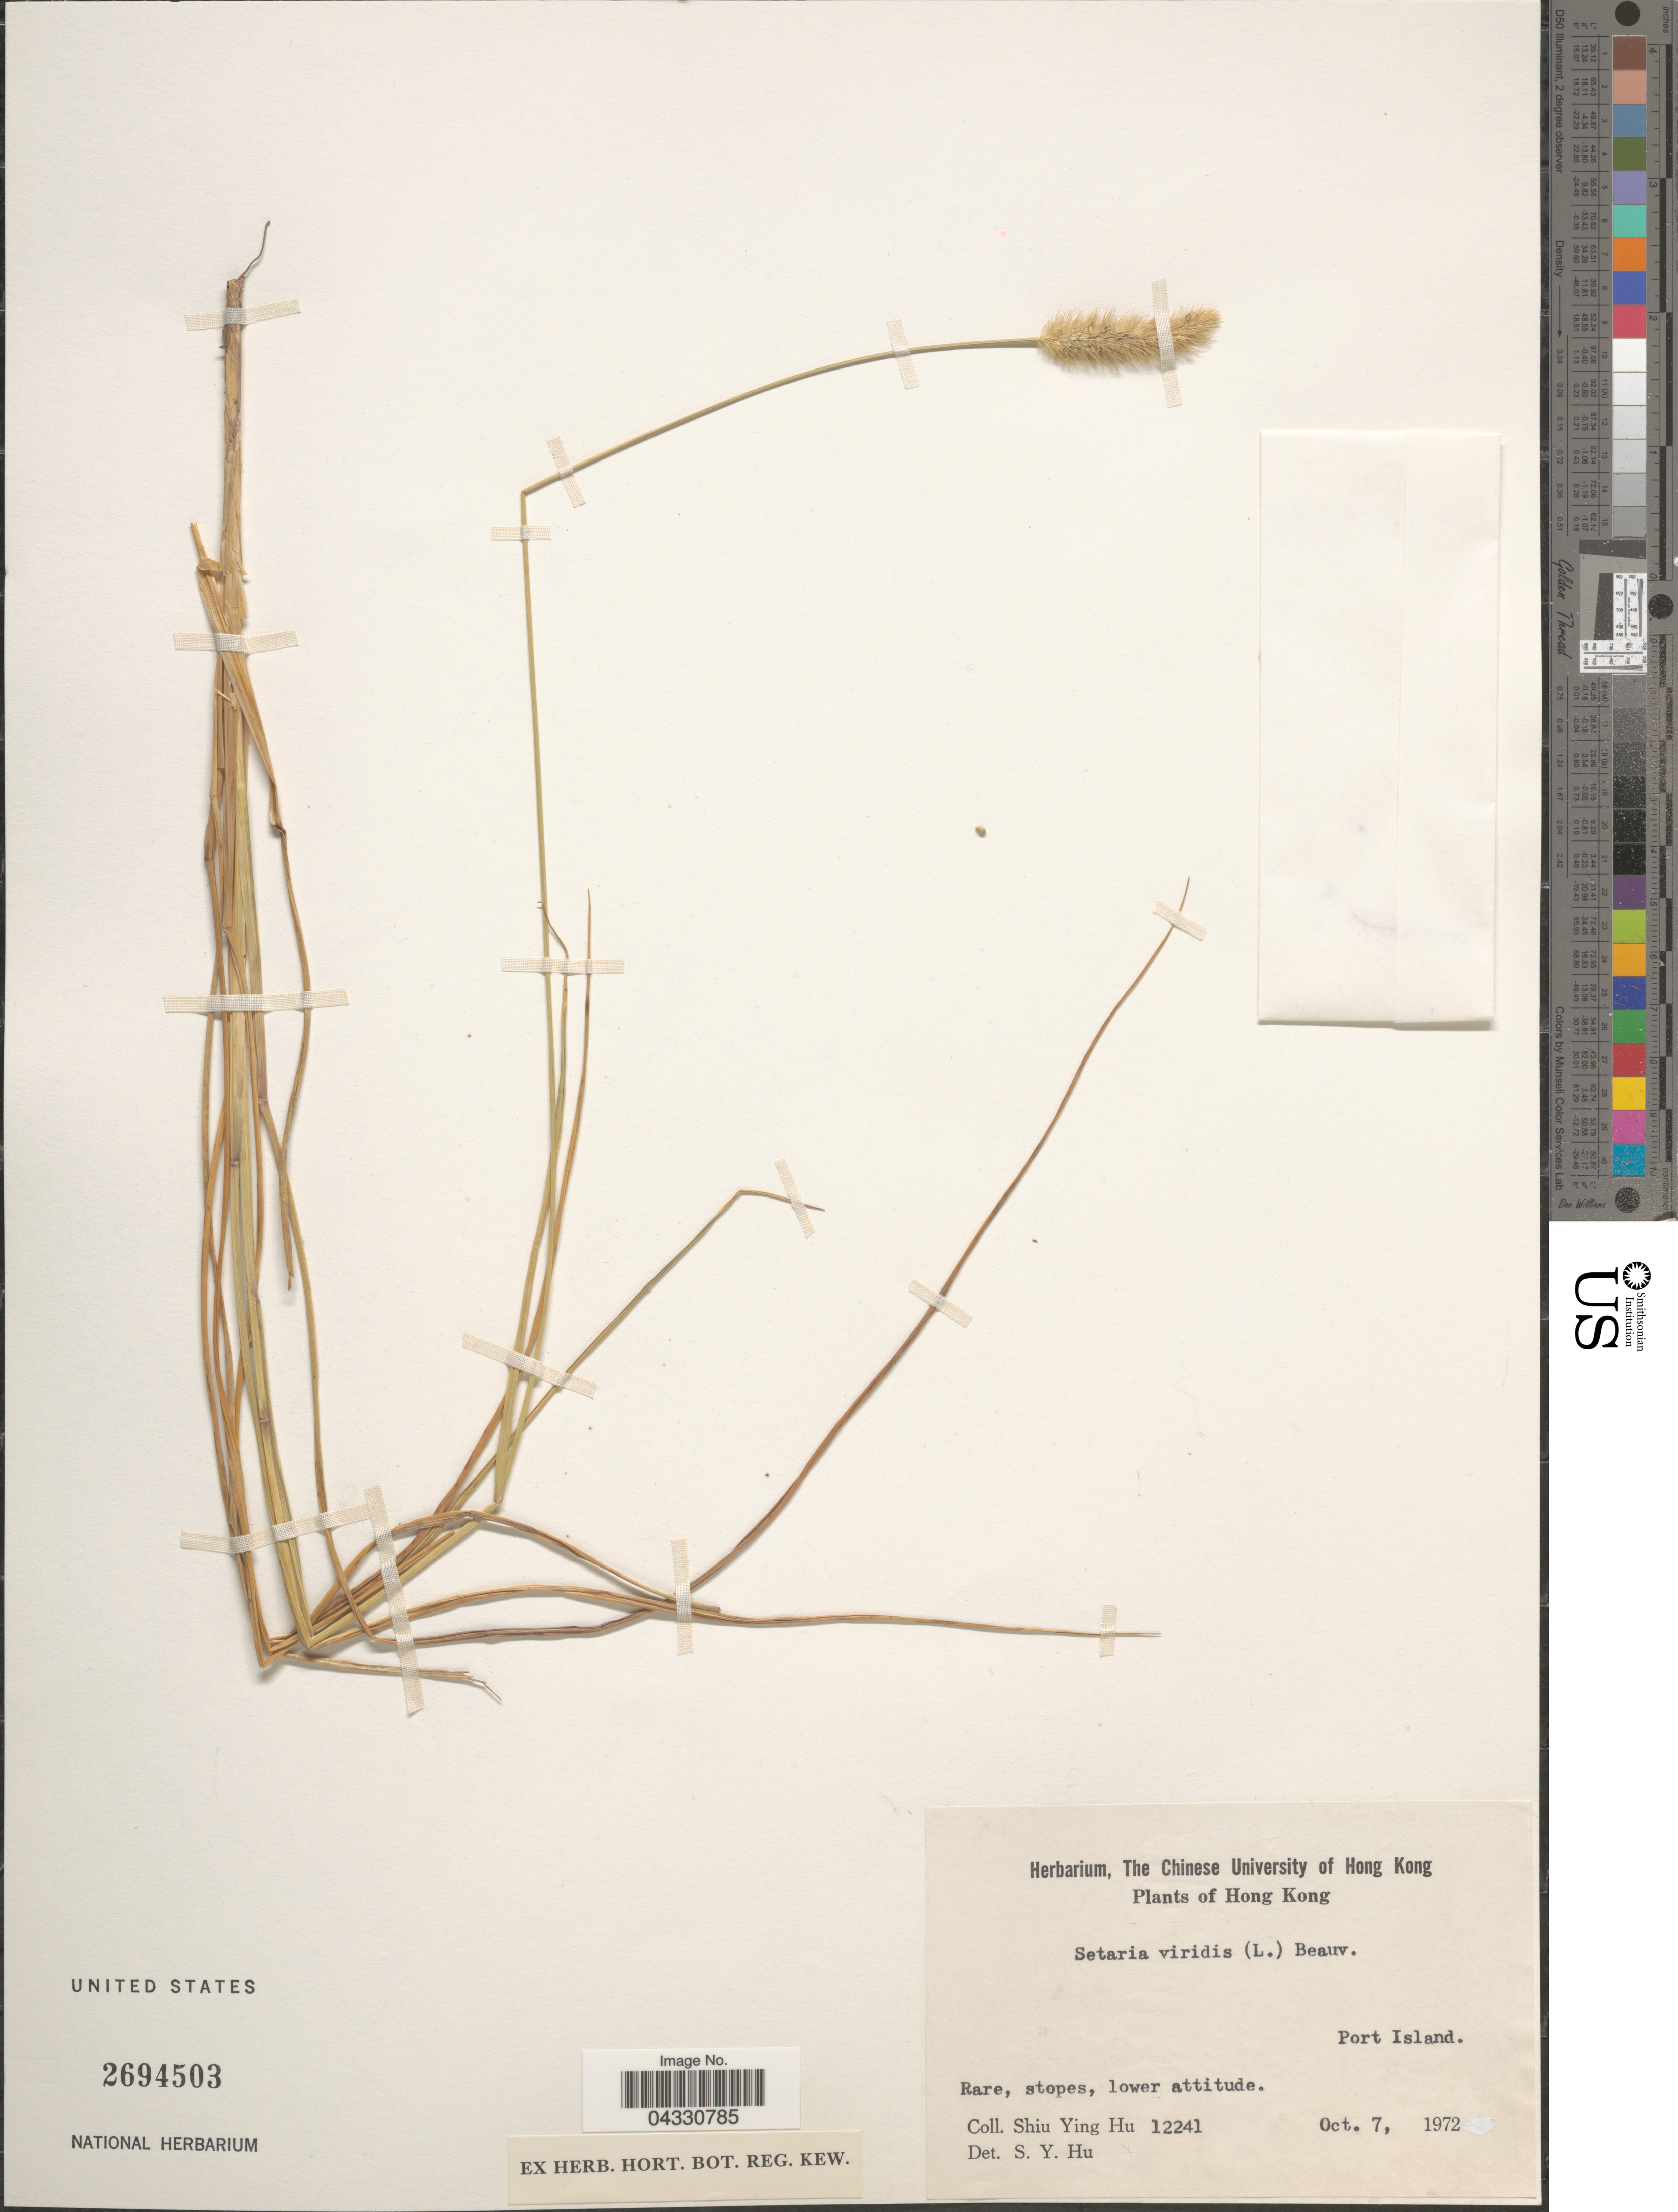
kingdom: Plantae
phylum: Tracheophyta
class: Liliopsida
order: Poales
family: Poaceae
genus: Setaria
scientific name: Setaria viridis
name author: (L.) P. Beauv.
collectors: S. Y. Hu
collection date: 1972-10-07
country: China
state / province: Hong Kong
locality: Port Island.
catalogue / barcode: US 2694503